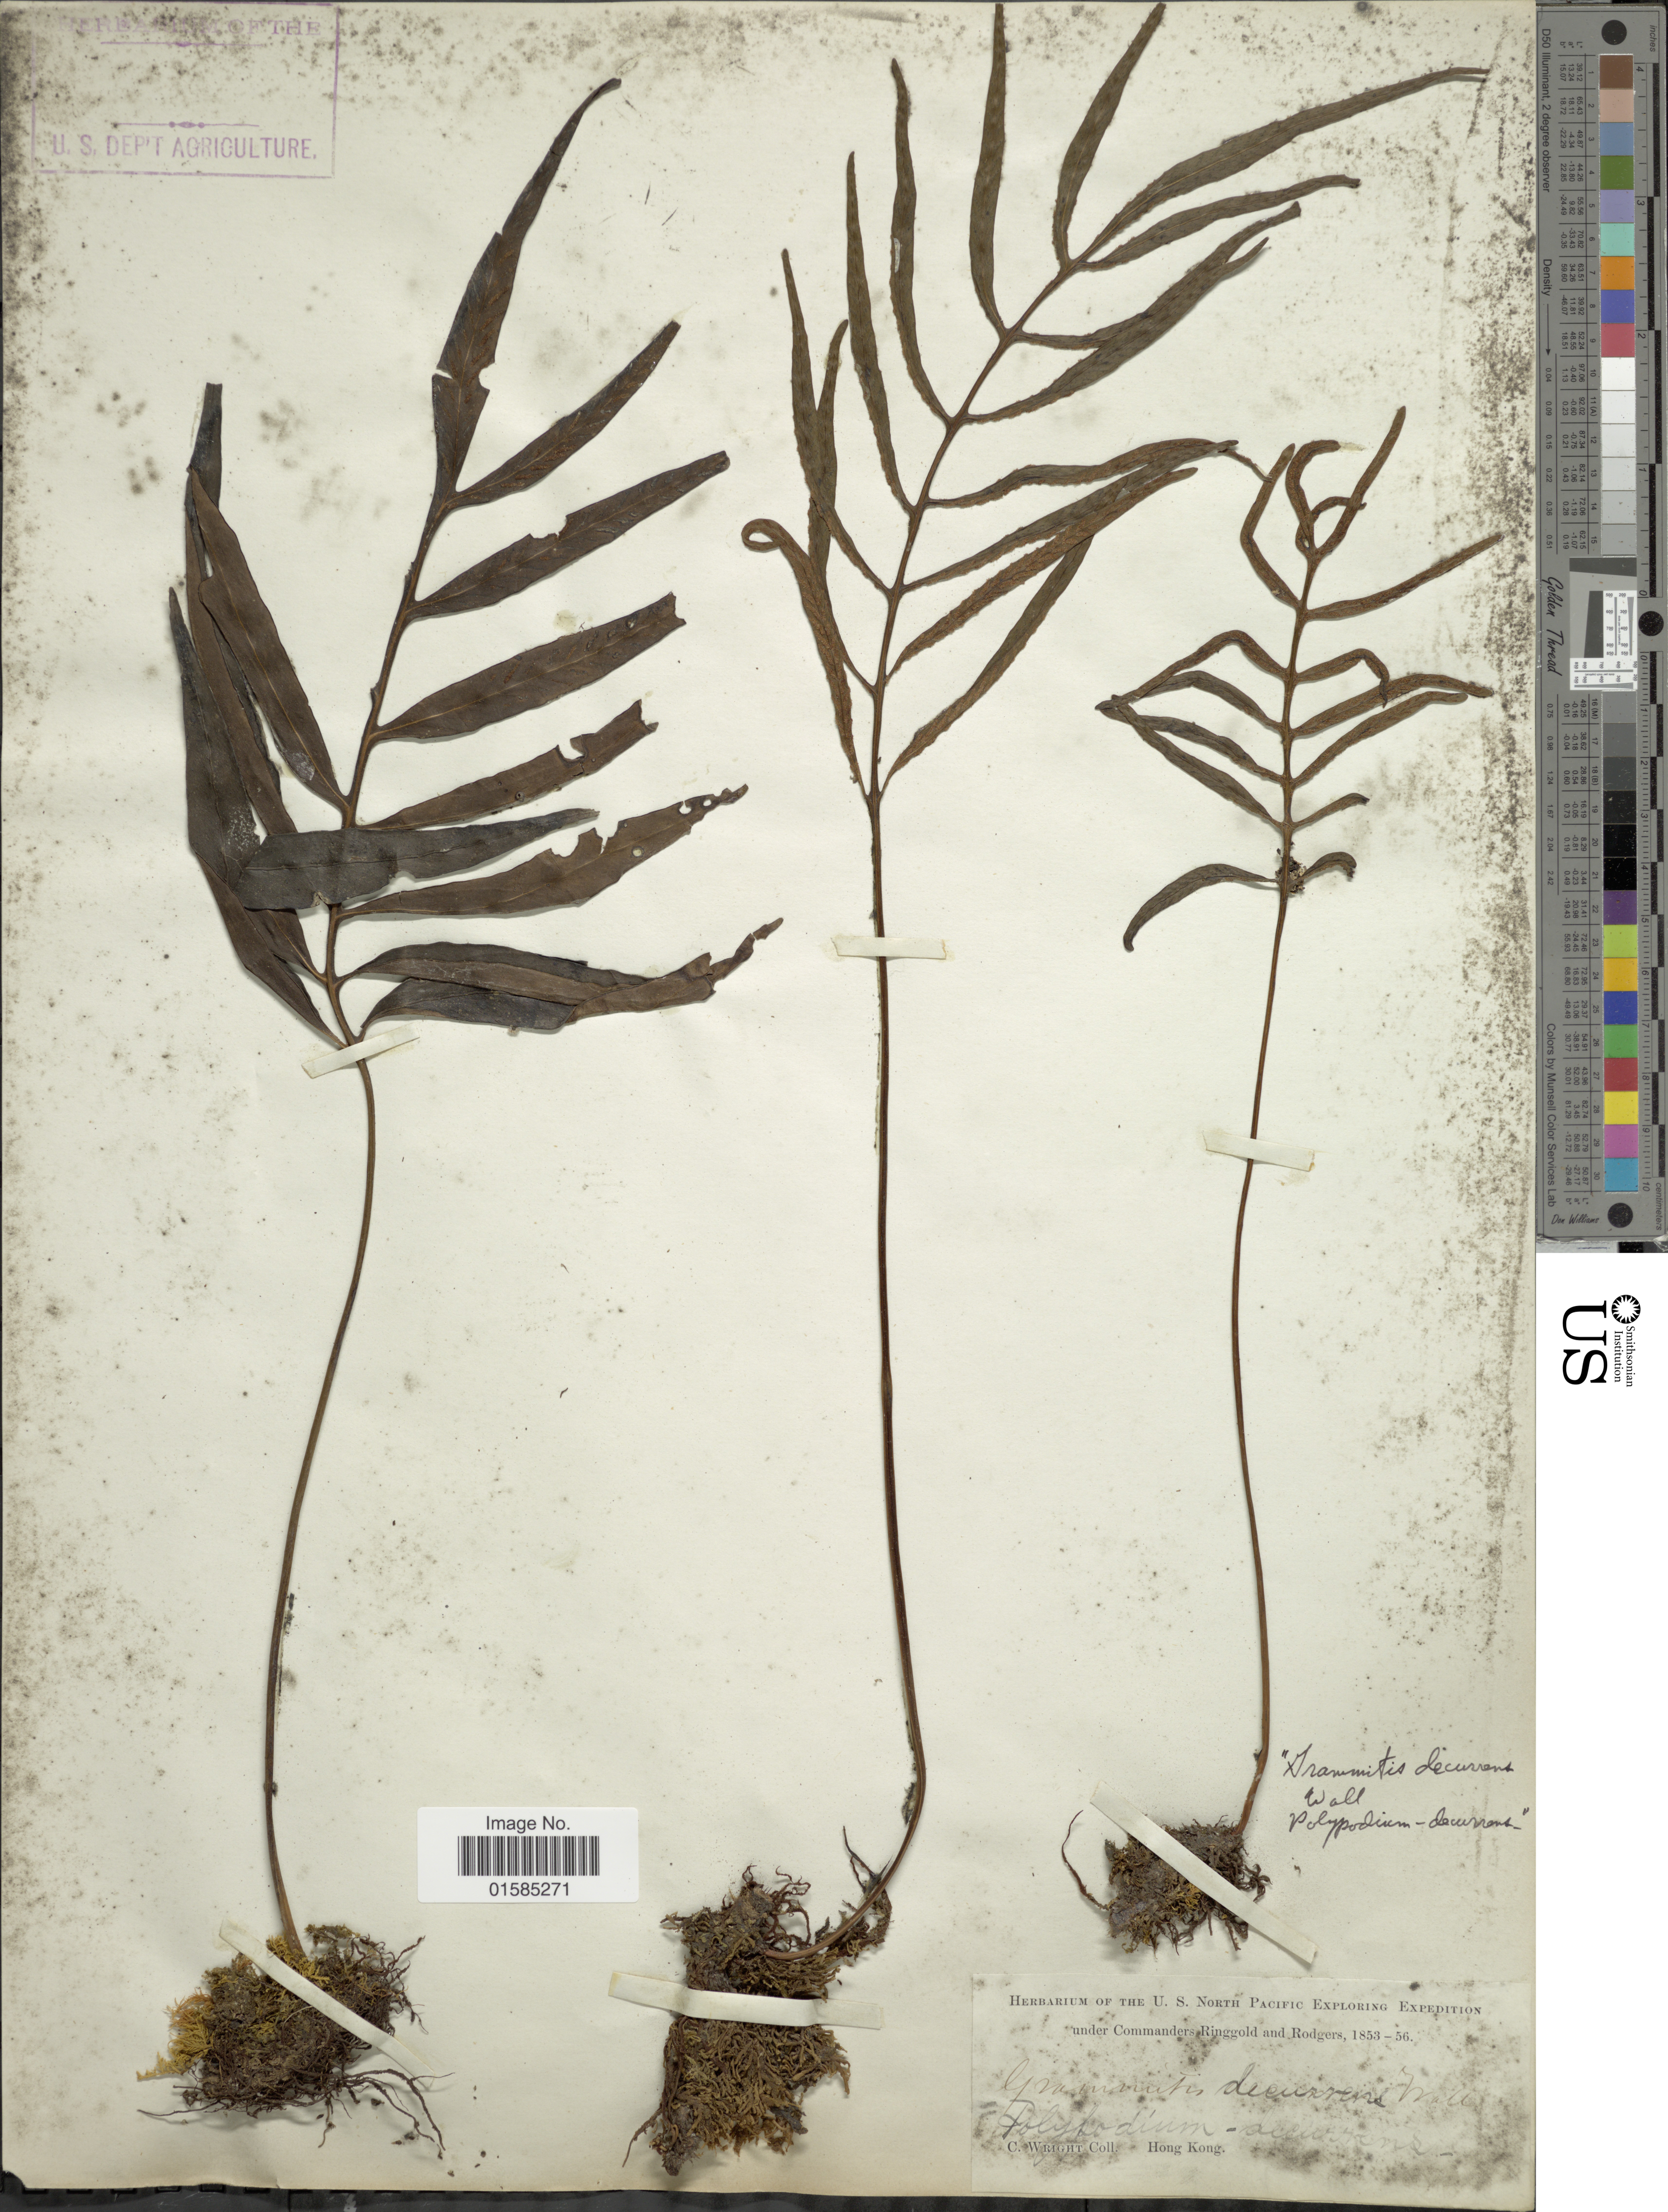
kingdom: Plantae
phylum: Tracheophyta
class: Polypodiopsida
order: Polypodiales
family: Polypodiaceae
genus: Leptochilus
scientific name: Leptochilus ellipticus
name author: (Thunb.) Noot.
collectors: C. Wright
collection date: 1853/1856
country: China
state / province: Hong Kong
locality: Hong Kong